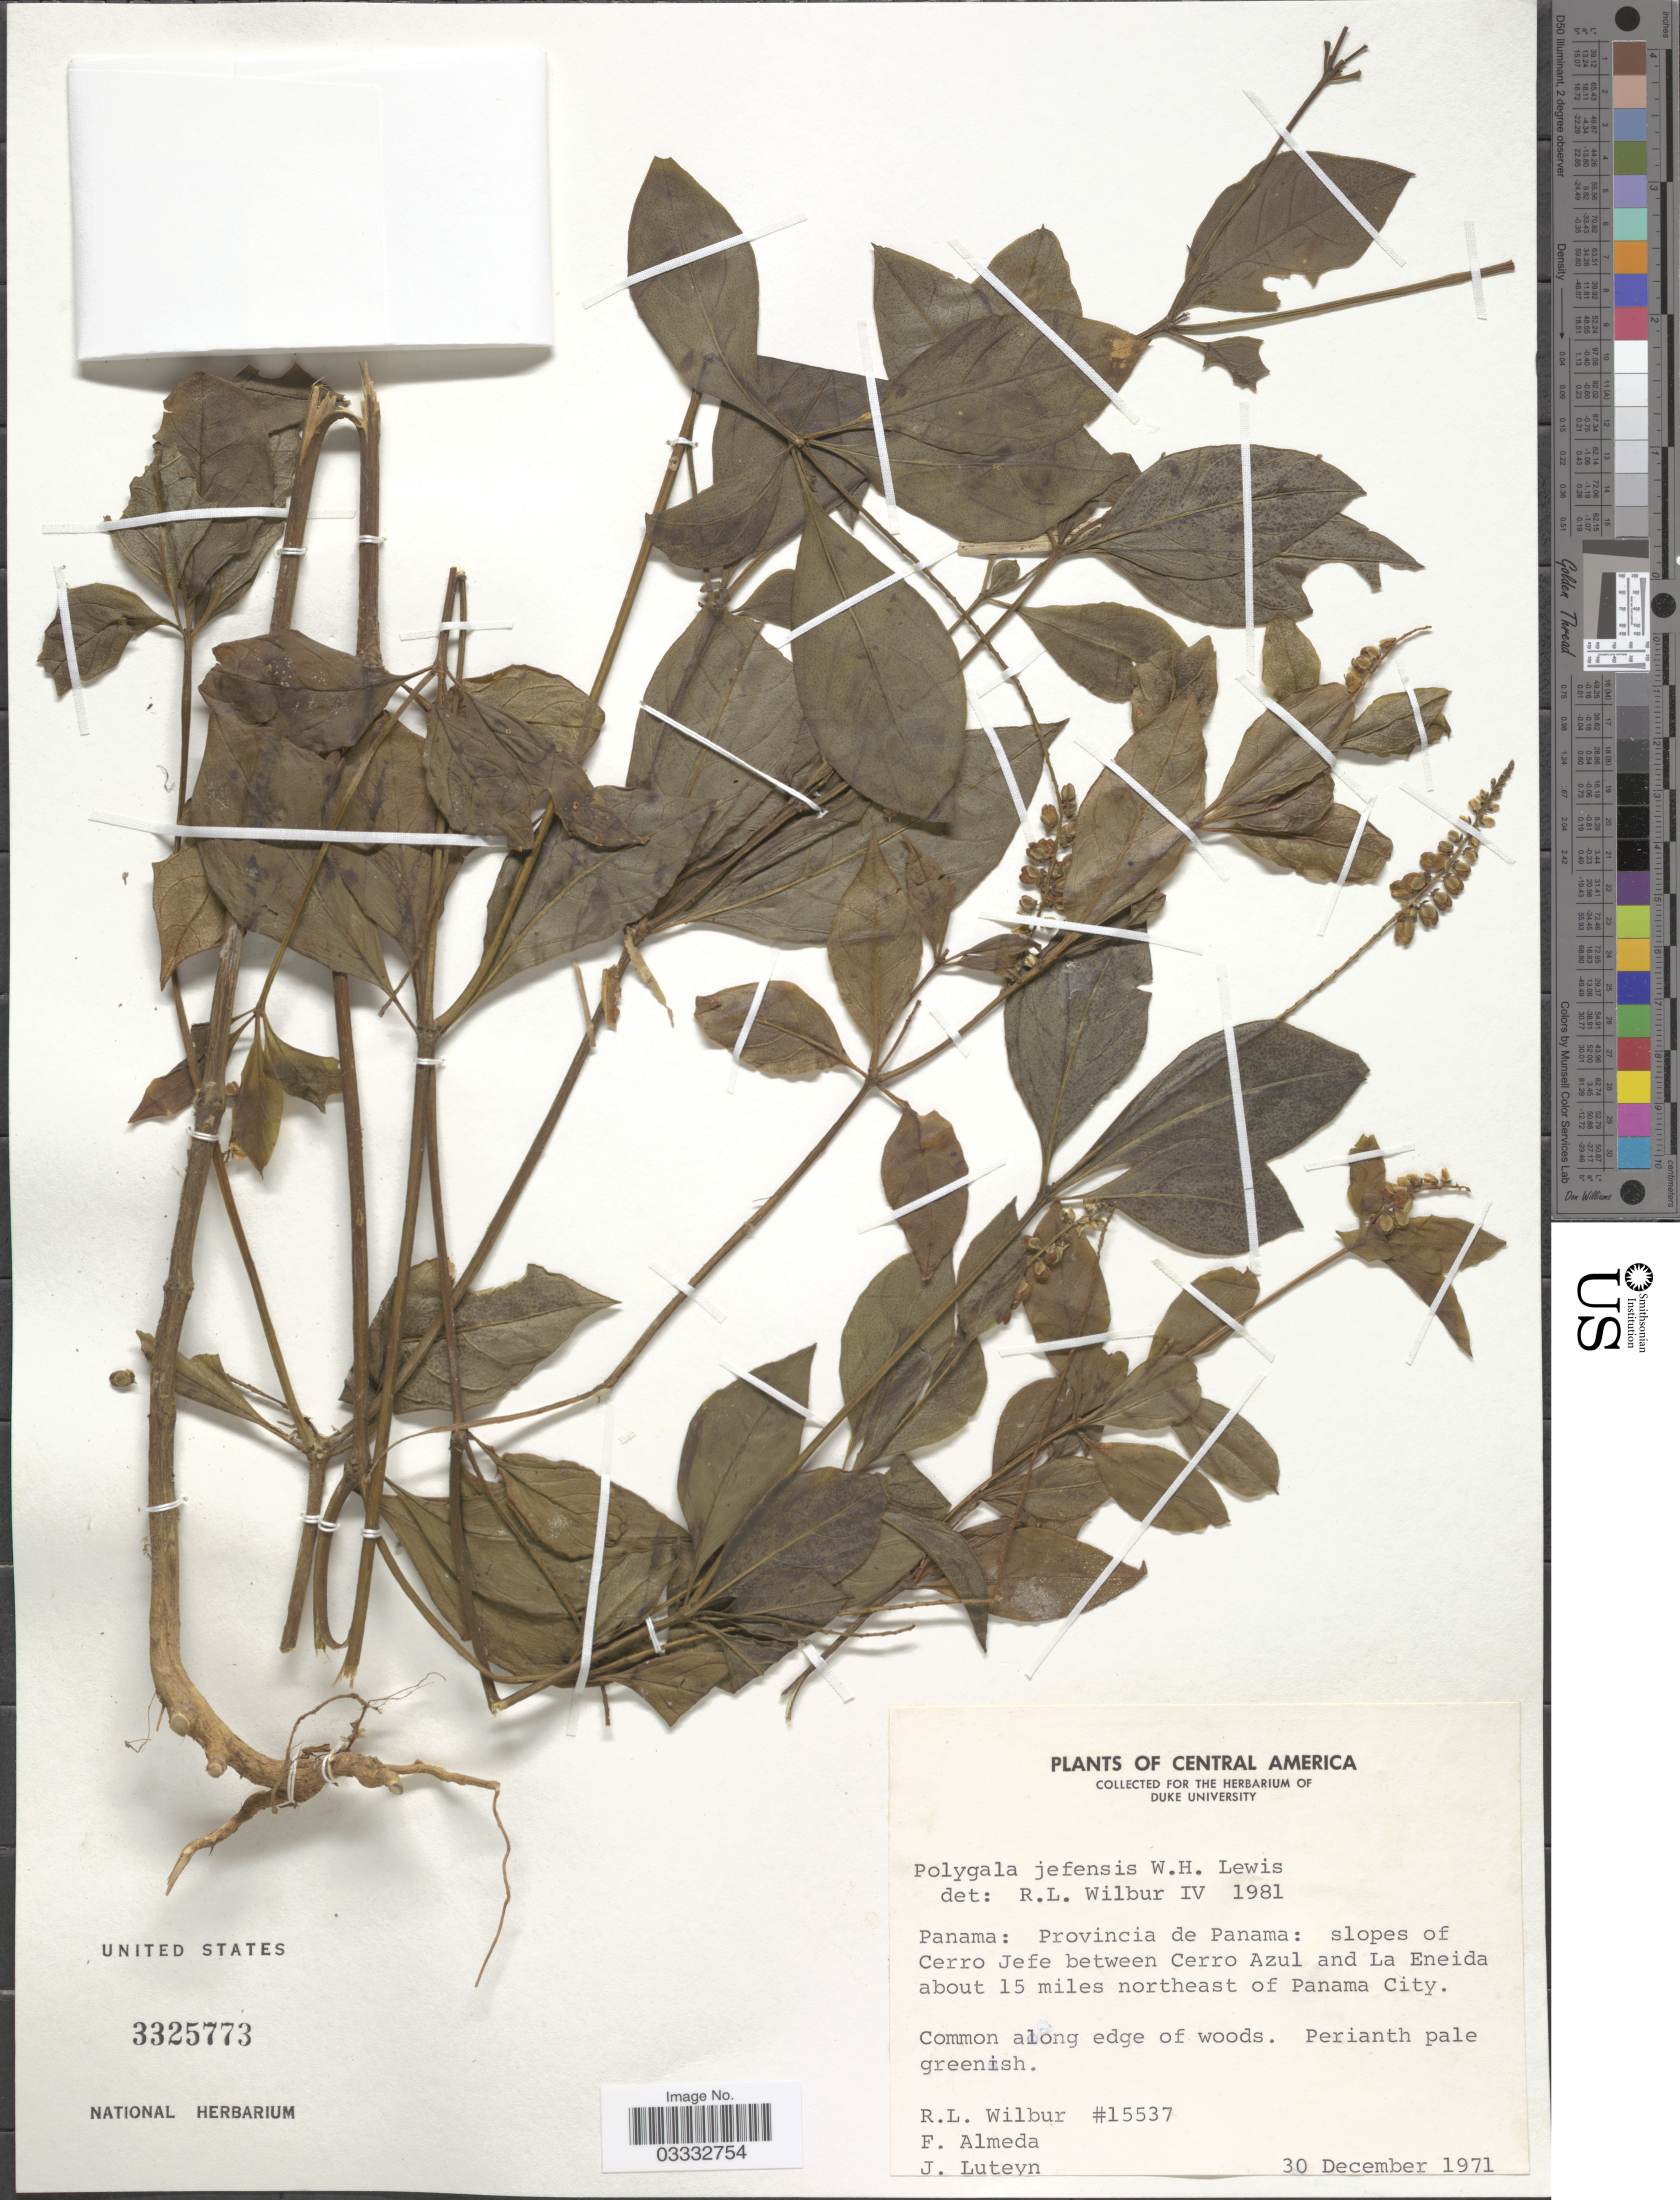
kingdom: Plantae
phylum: Tracheophyta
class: Magnoliopsida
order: Fabales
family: Polygalaceae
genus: Polygala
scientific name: Polygala jefensis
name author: W.H. Lewis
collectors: R. L. Wilbur, F. Almeda & J. L. Luteyn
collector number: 15537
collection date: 1971-12-30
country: Panama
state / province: Panamá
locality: Slopes of Cerro Jefe between Cerro Azul and La Eneida about 15 miles northeast of Panama City.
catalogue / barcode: US 3325773